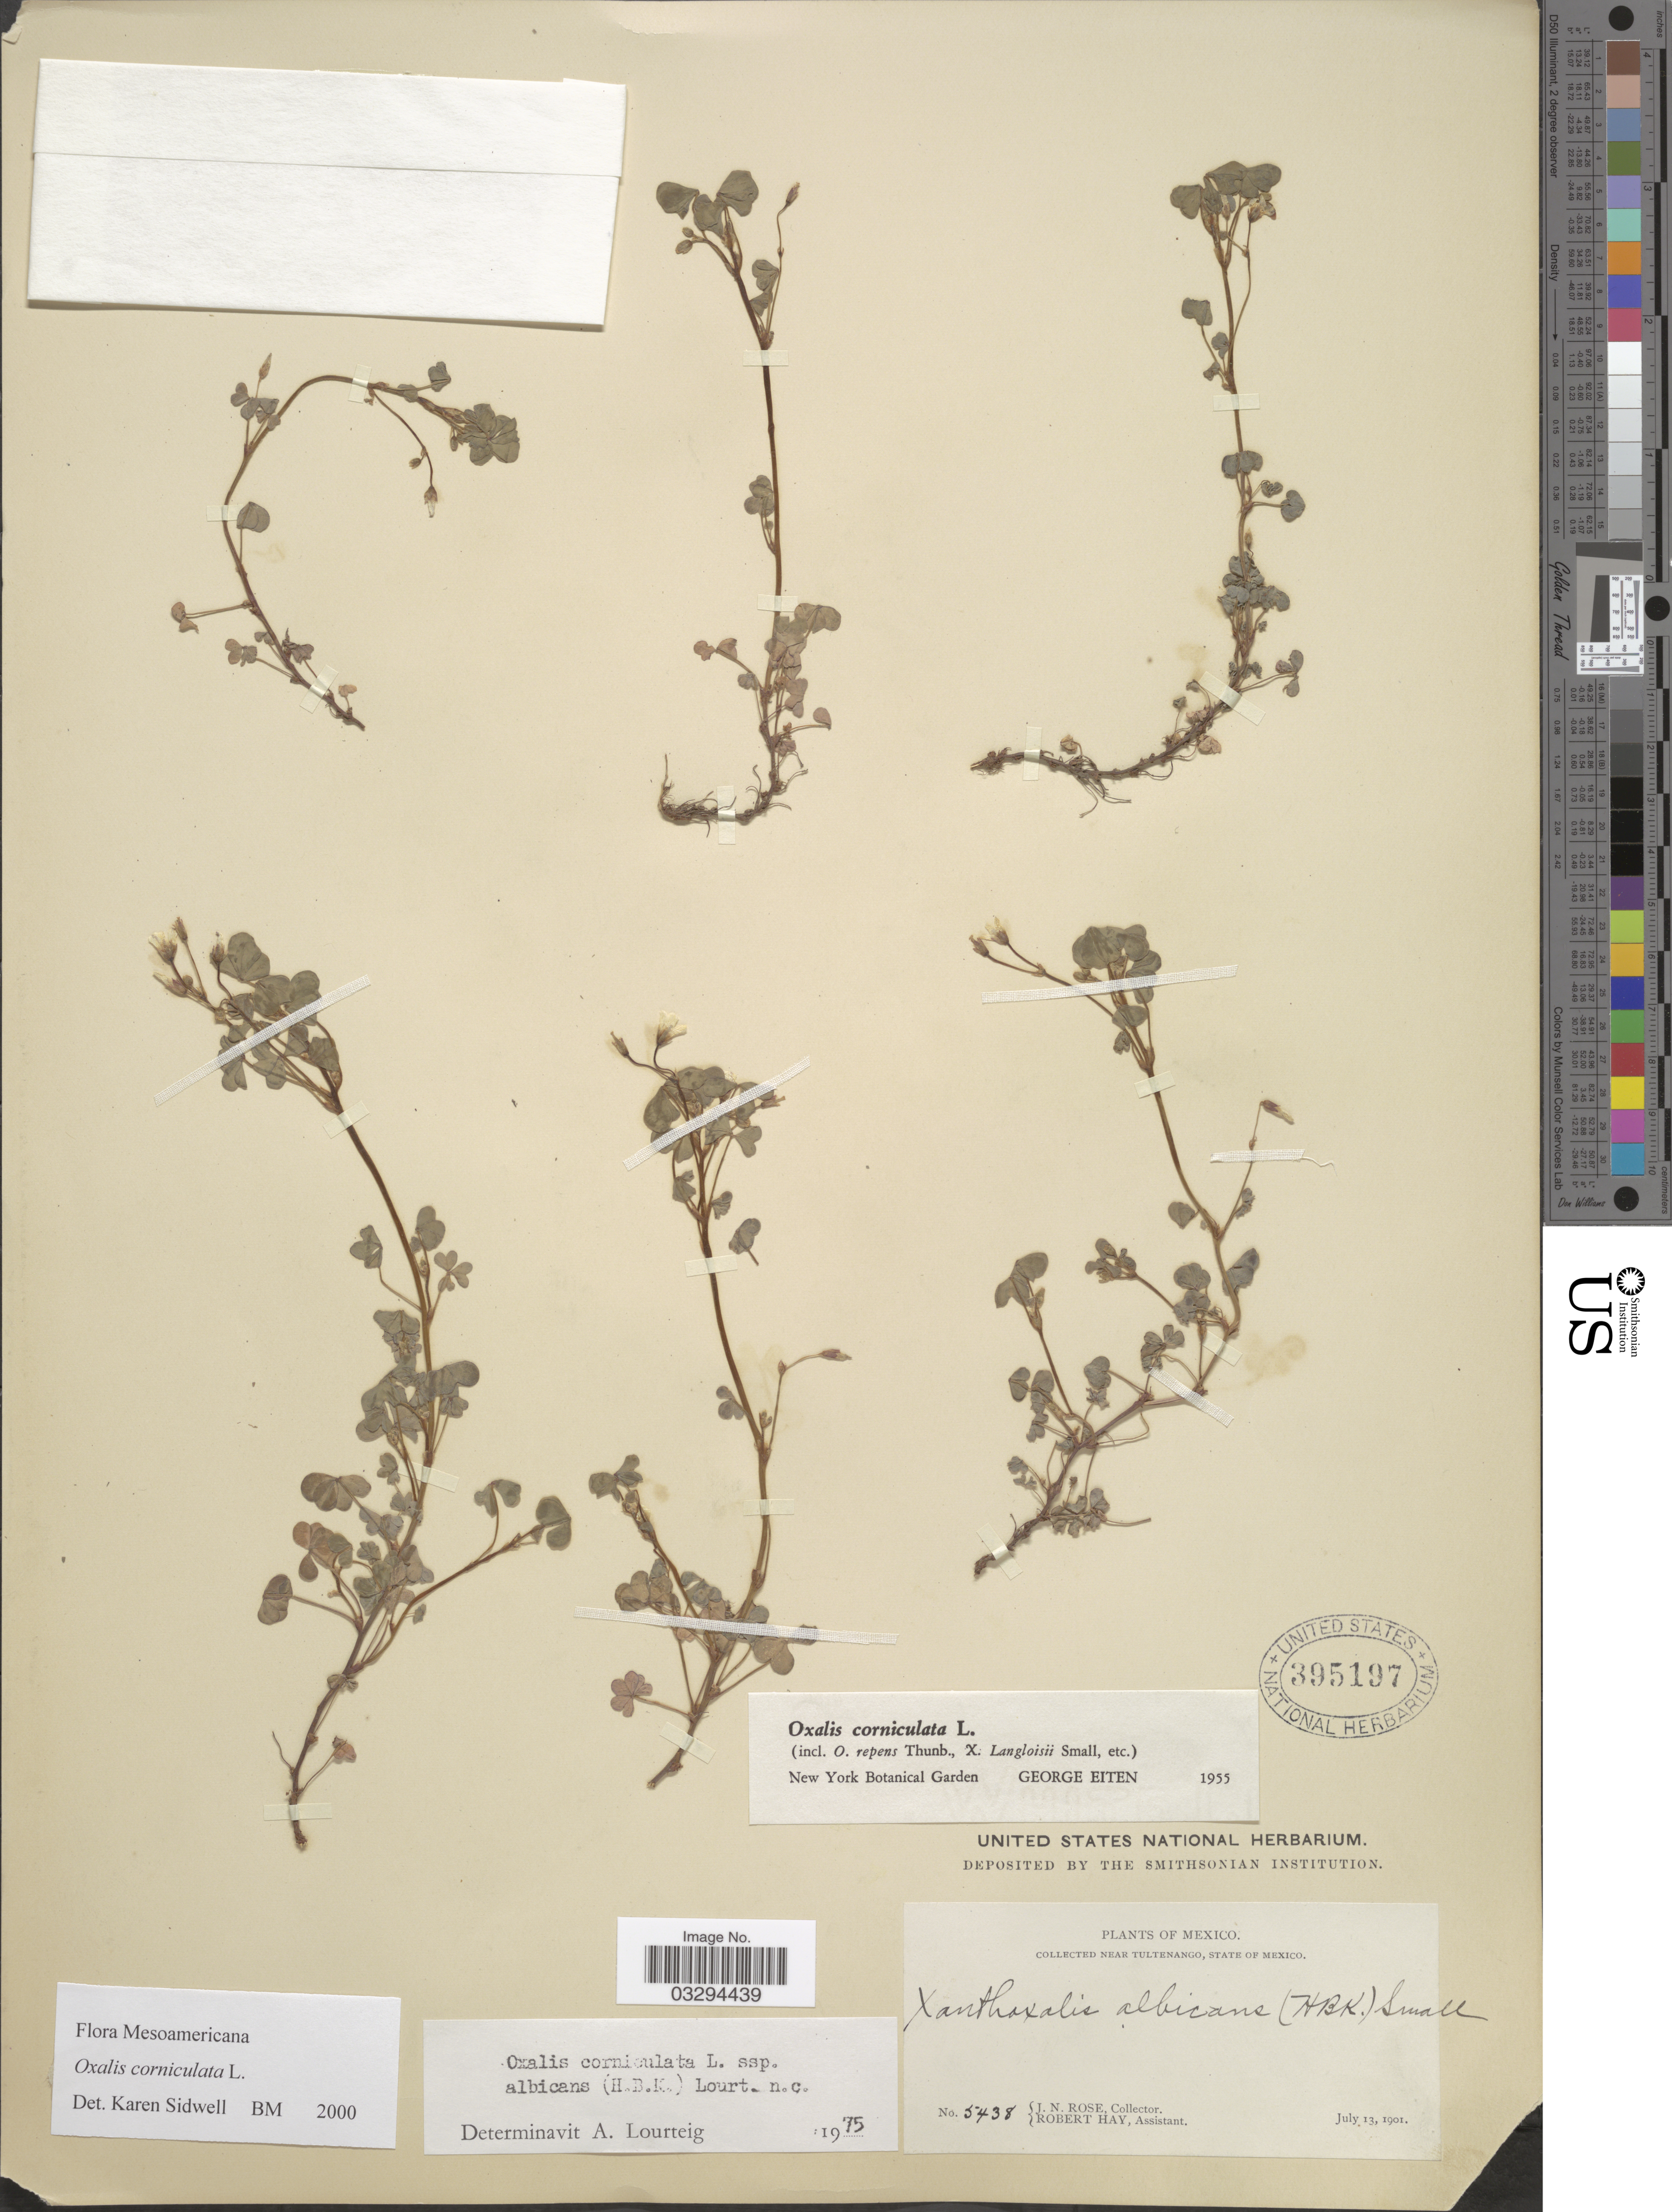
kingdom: Plantae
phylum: Tracheophyta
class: Magnoliopsida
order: Oxalidales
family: Oxalidaceae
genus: Oxalis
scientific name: Oxalis corniculata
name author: L.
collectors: J. N. Rose & R. Hay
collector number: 5438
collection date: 1901-07-13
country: Mexico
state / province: México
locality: Near Tultenango.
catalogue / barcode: US 395197